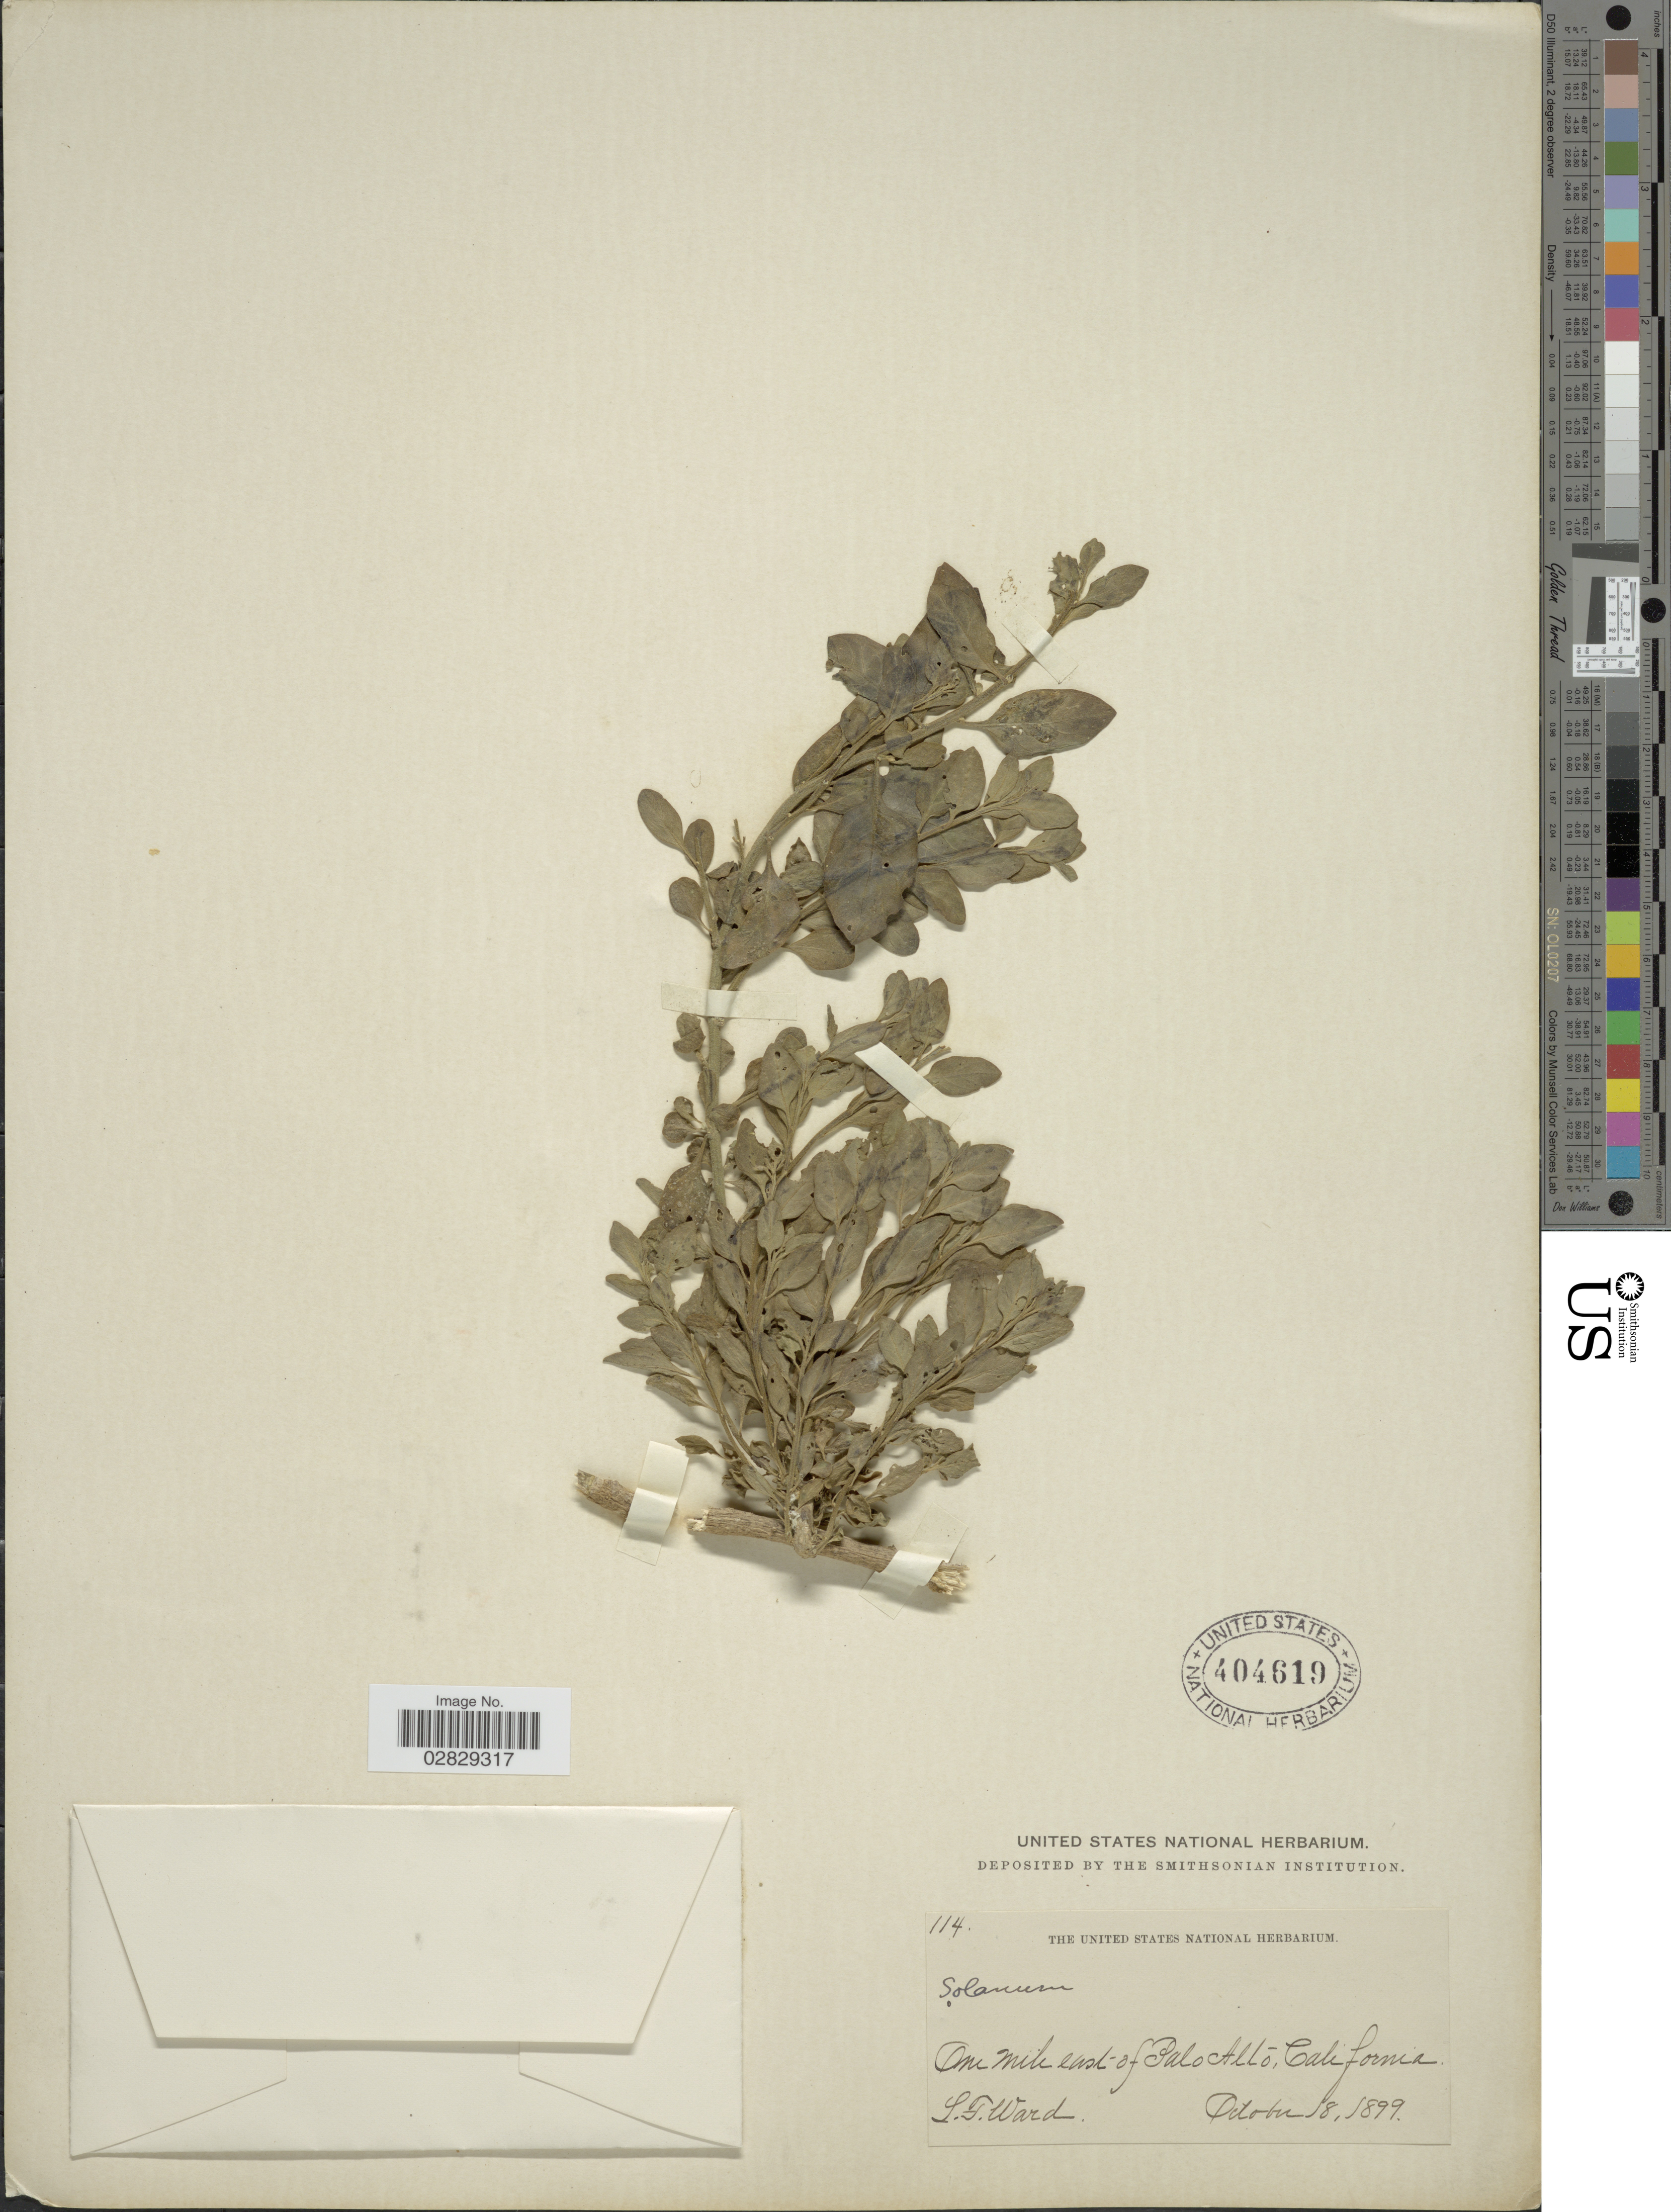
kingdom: Plantae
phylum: Tracheophyta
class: Magnoliopsida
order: Solanales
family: Solanaceae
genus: Solanum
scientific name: Solanum sp.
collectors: L. Ward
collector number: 114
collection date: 1899-10-18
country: United States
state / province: California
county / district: Santa Clara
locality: One Mile east of Palo Alto.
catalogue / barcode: US 404619